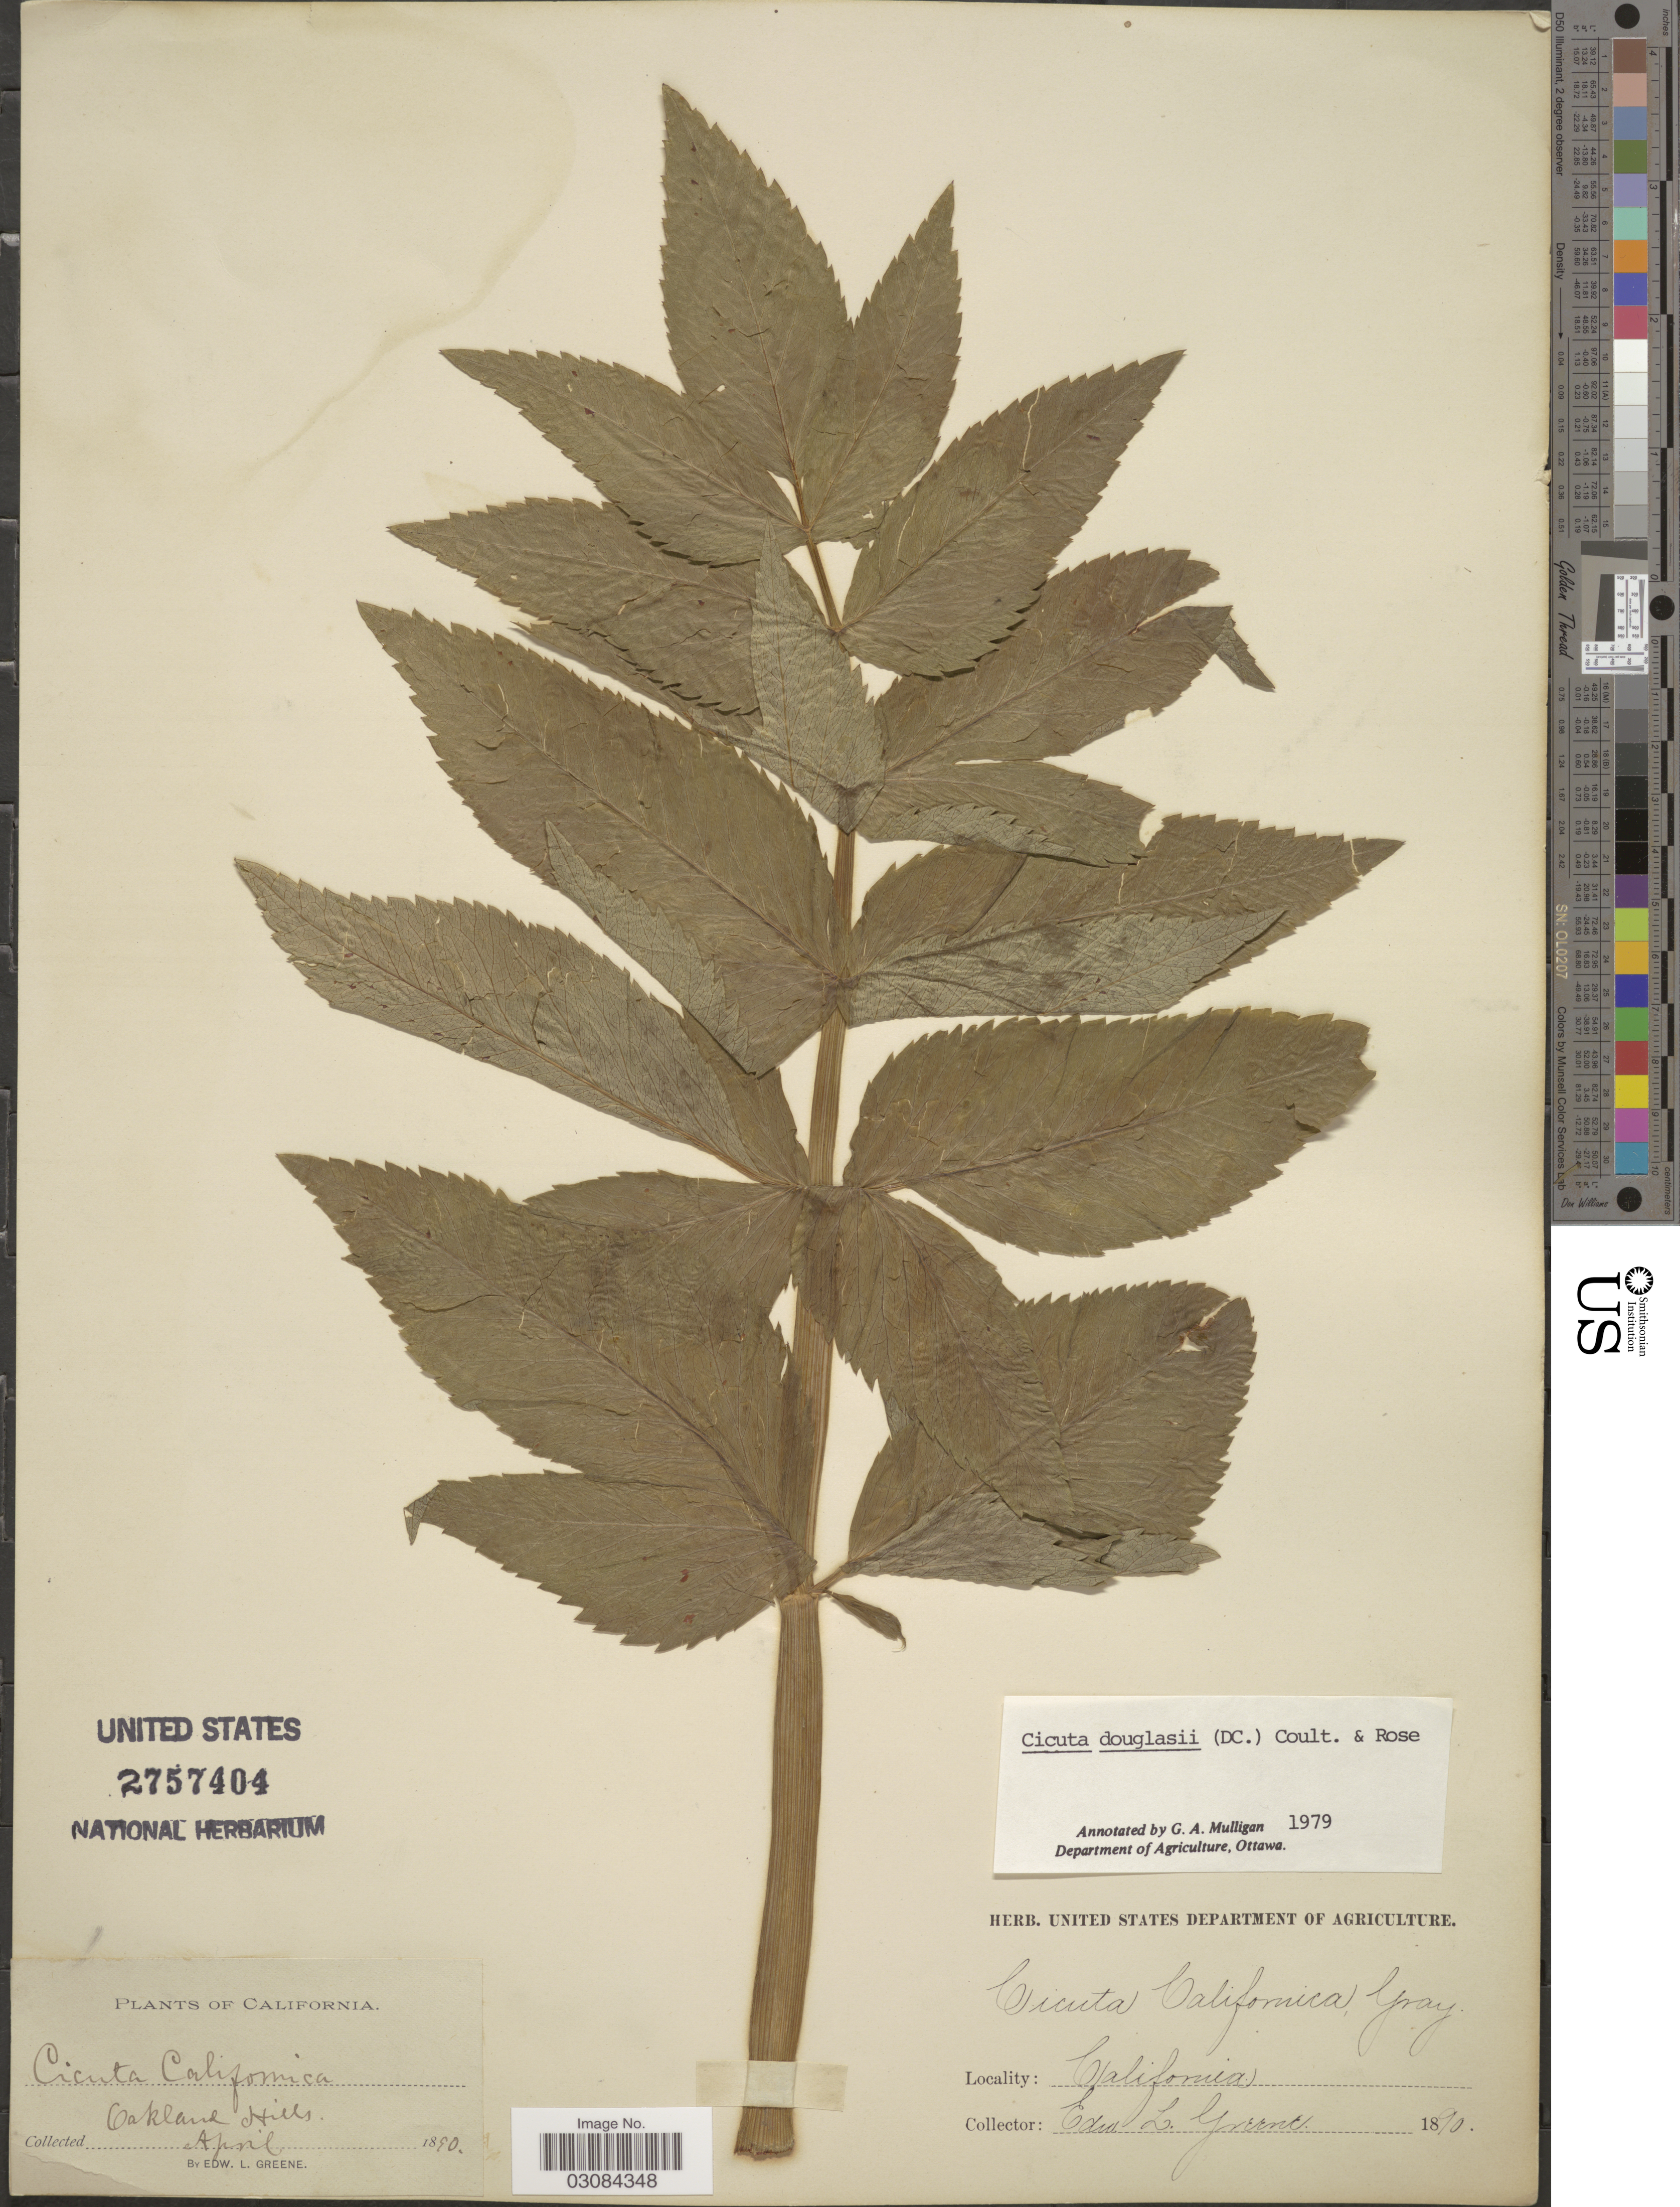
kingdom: Plantae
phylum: Tracheophyta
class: Magnoliopsida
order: Apiales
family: Apiaceae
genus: Cicuta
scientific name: Cicuta douglasii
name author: (DC.) J.M. Coult. & Rose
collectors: E. L. Greene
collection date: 1890-04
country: United States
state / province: California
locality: Oaklane Hills.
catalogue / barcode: US 2757404